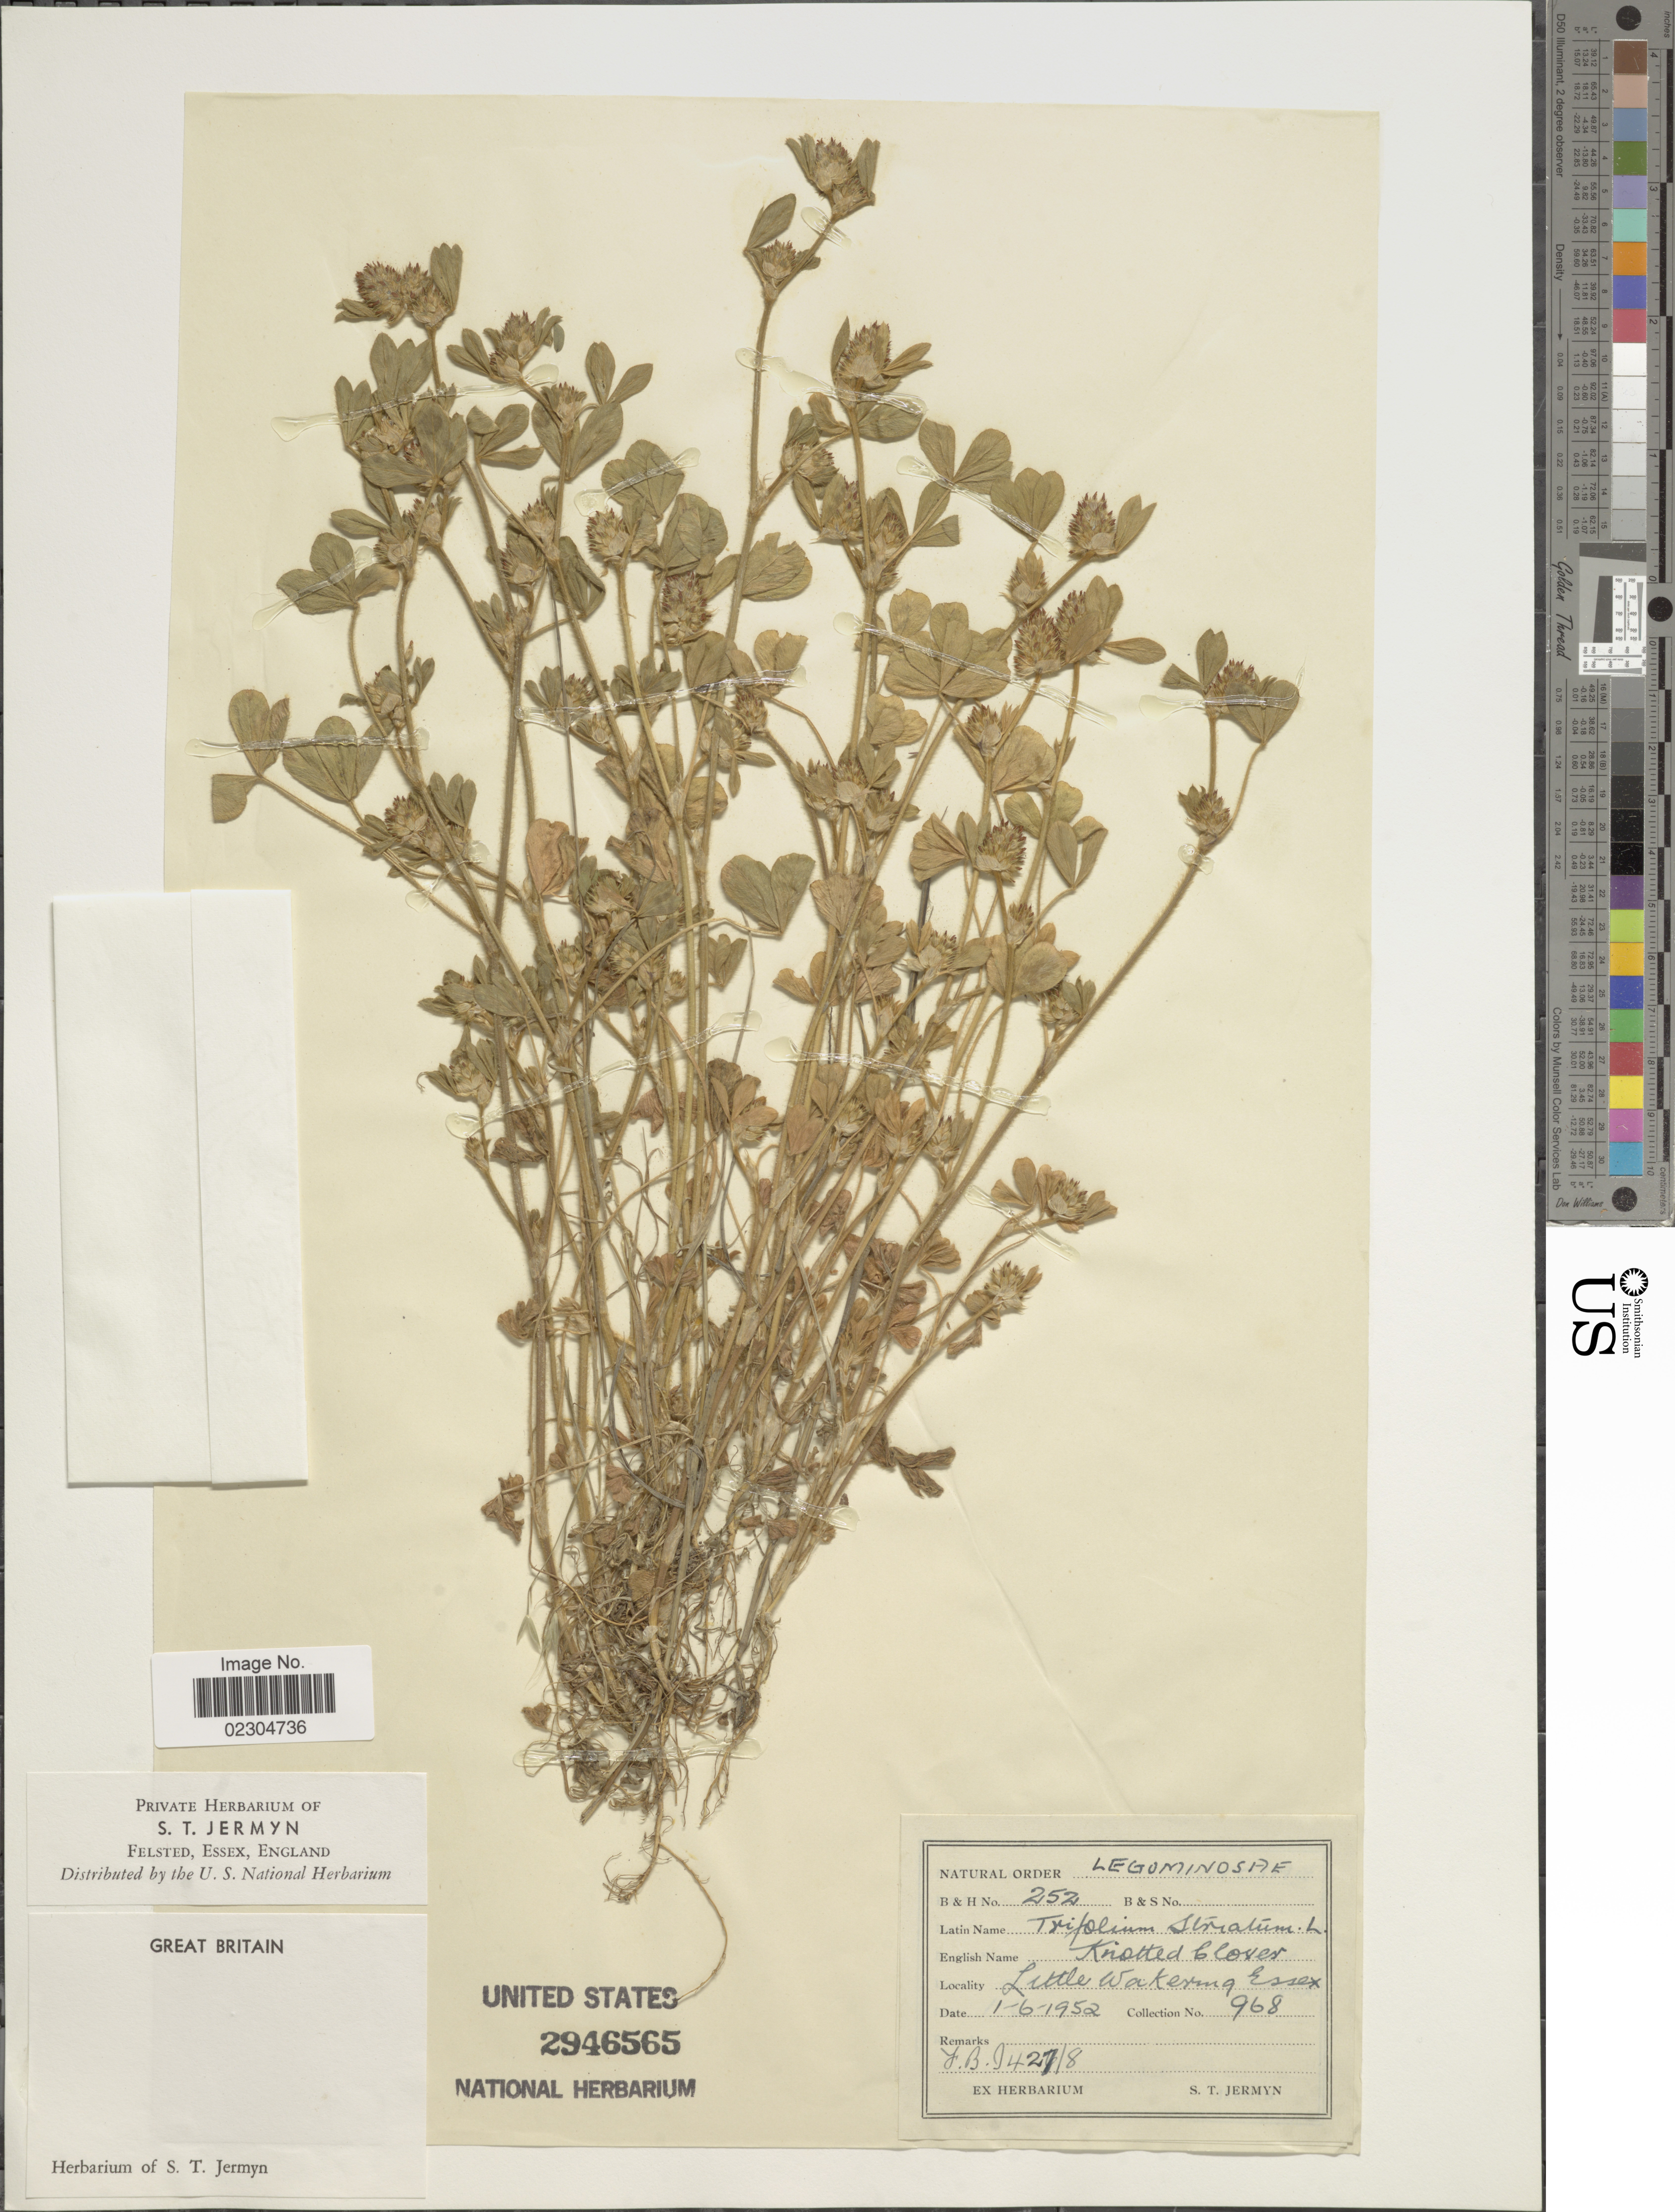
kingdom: Plantae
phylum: Tracheophyta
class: Magnoliopsida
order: Fabales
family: Fabaceae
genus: Trifolium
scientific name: Trifolium striatum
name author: L.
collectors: ex herb. S. T. Jermyn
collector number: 968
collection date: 1952-06-01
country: United Kingdom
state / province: England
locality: Great Britain. Little Wakering Essex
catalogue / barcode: US 2946565